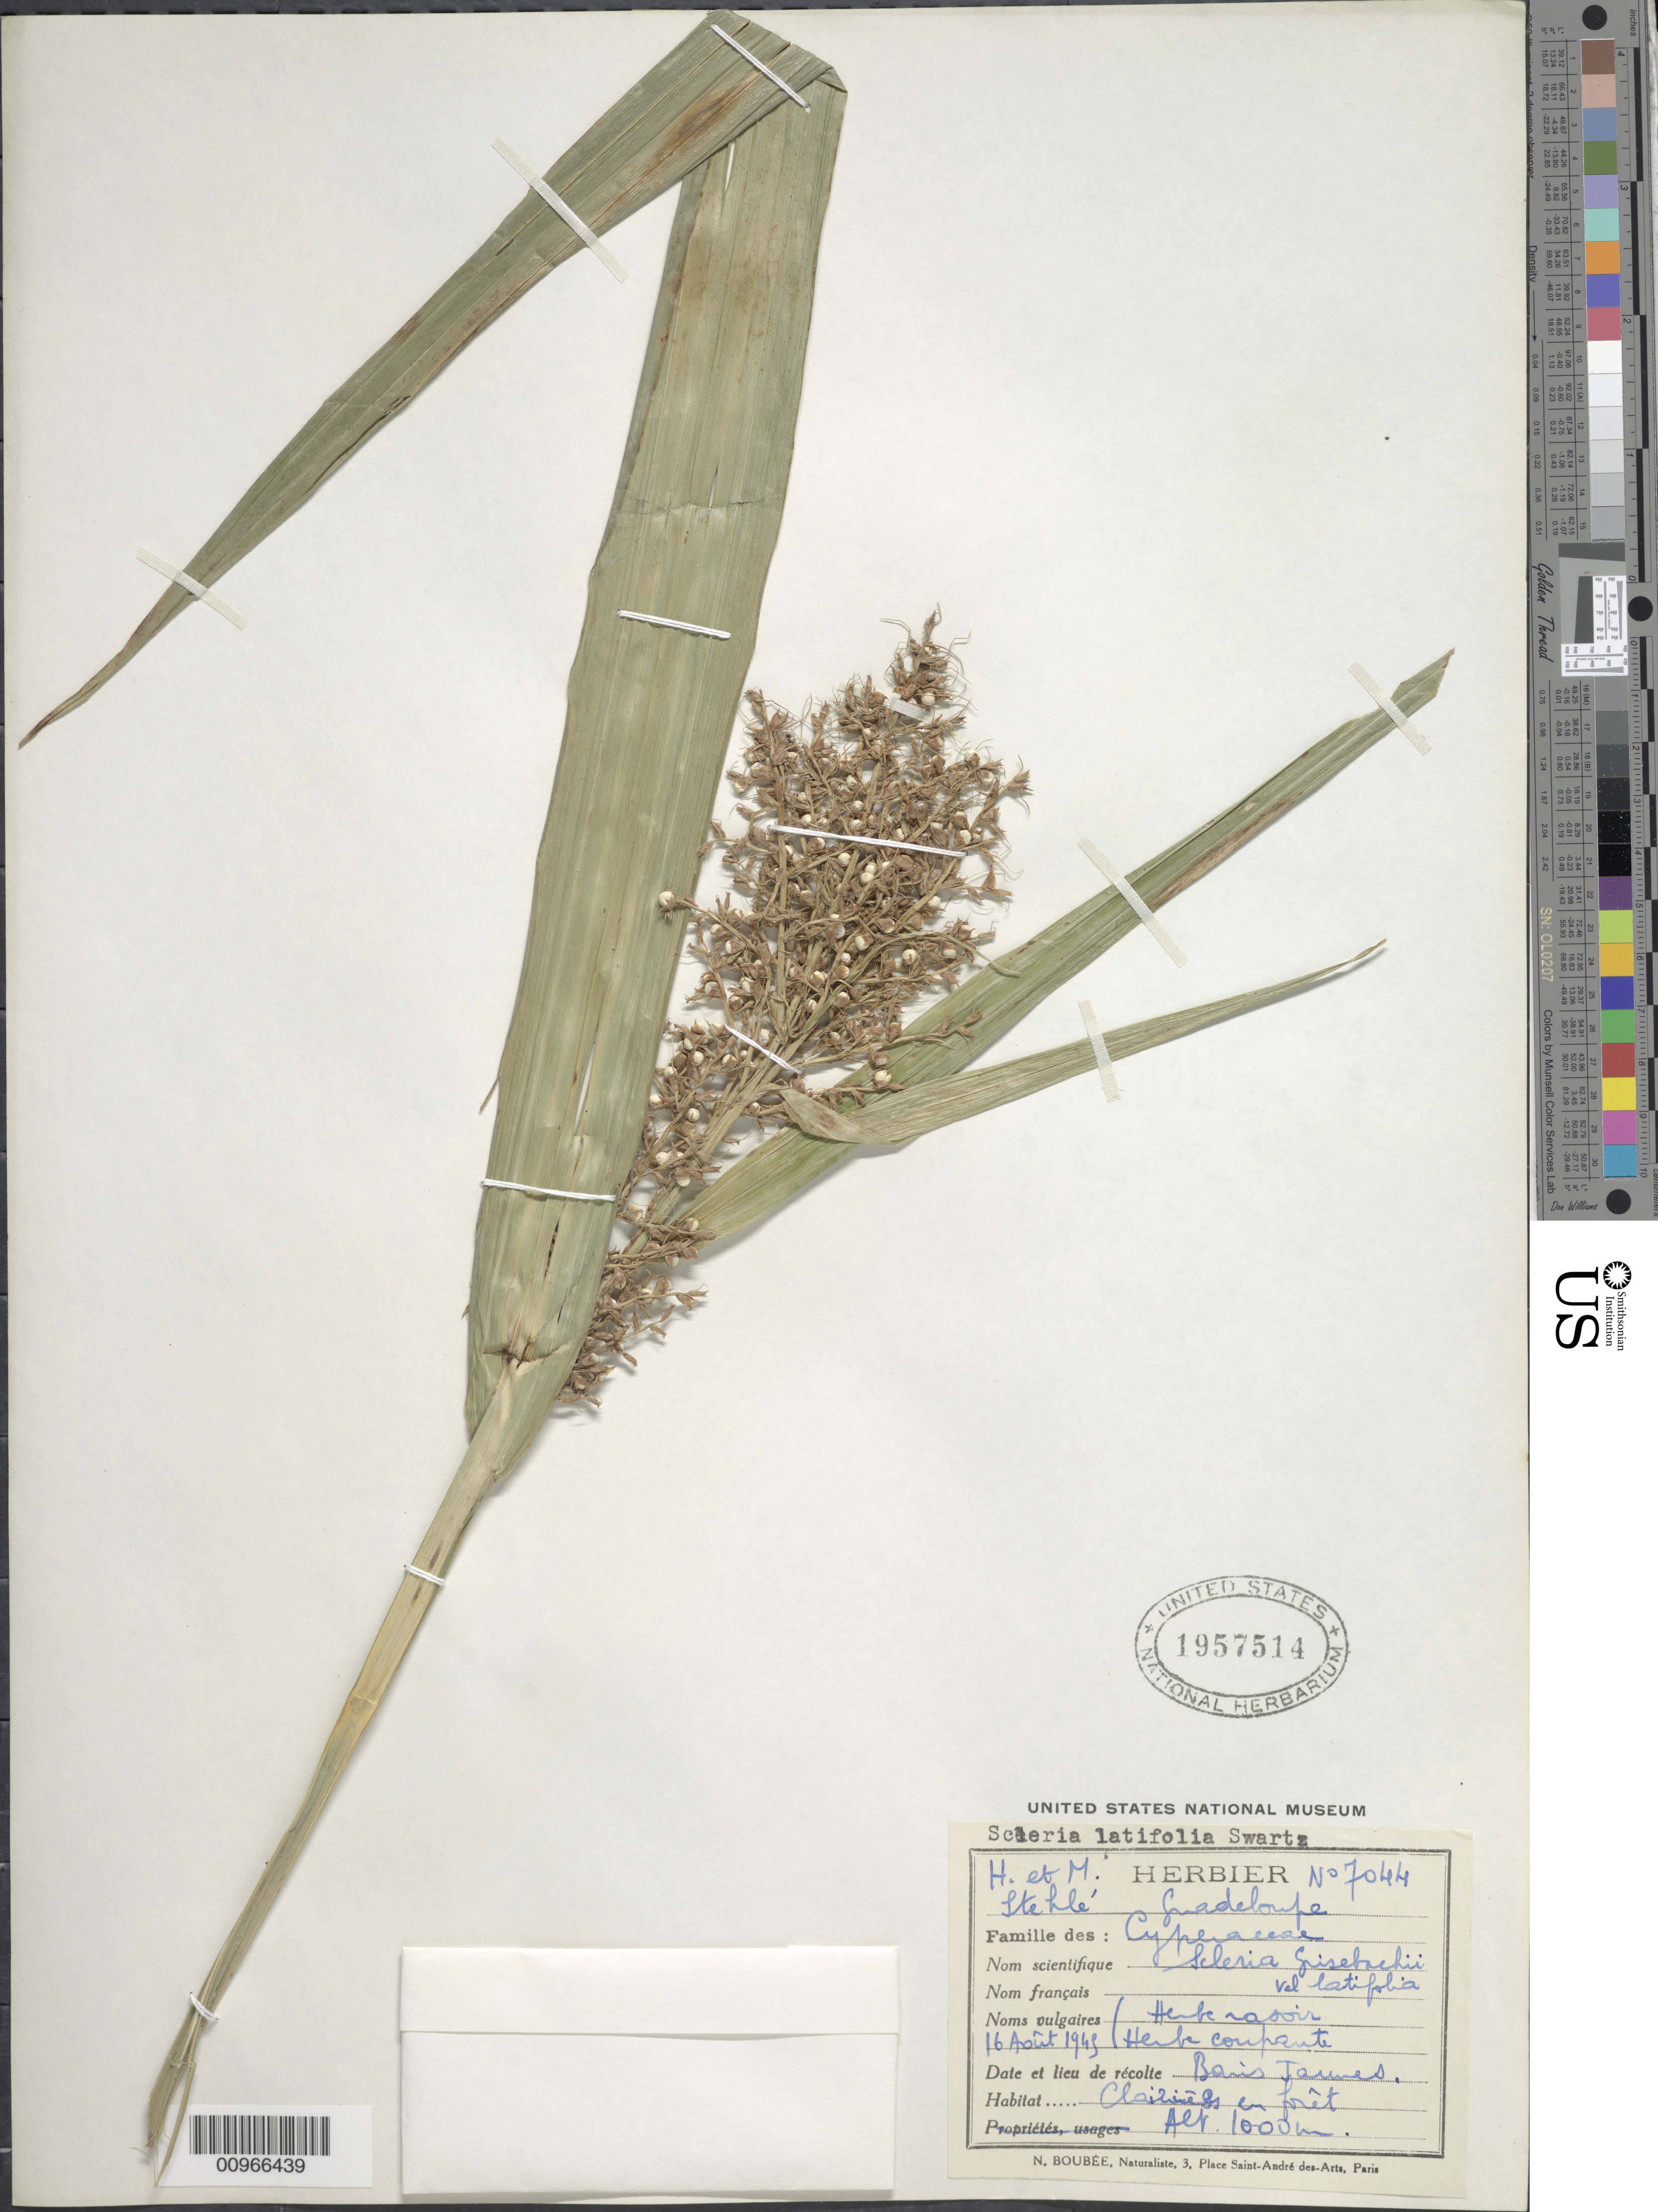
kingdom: Plantae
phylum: Tracheophyta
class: Liliopsida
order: Poales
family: Cyperaceae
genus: Scleria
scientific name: Scleria latifolia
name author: Sw.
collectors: H. Stehlé & M. Stehlé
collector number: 7044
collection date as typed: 16 Aug 1945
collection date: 1945-08-16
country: Guadeloupe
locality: Boise Jaunes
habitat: "Clairières" en forêt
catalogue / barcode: US 1957514